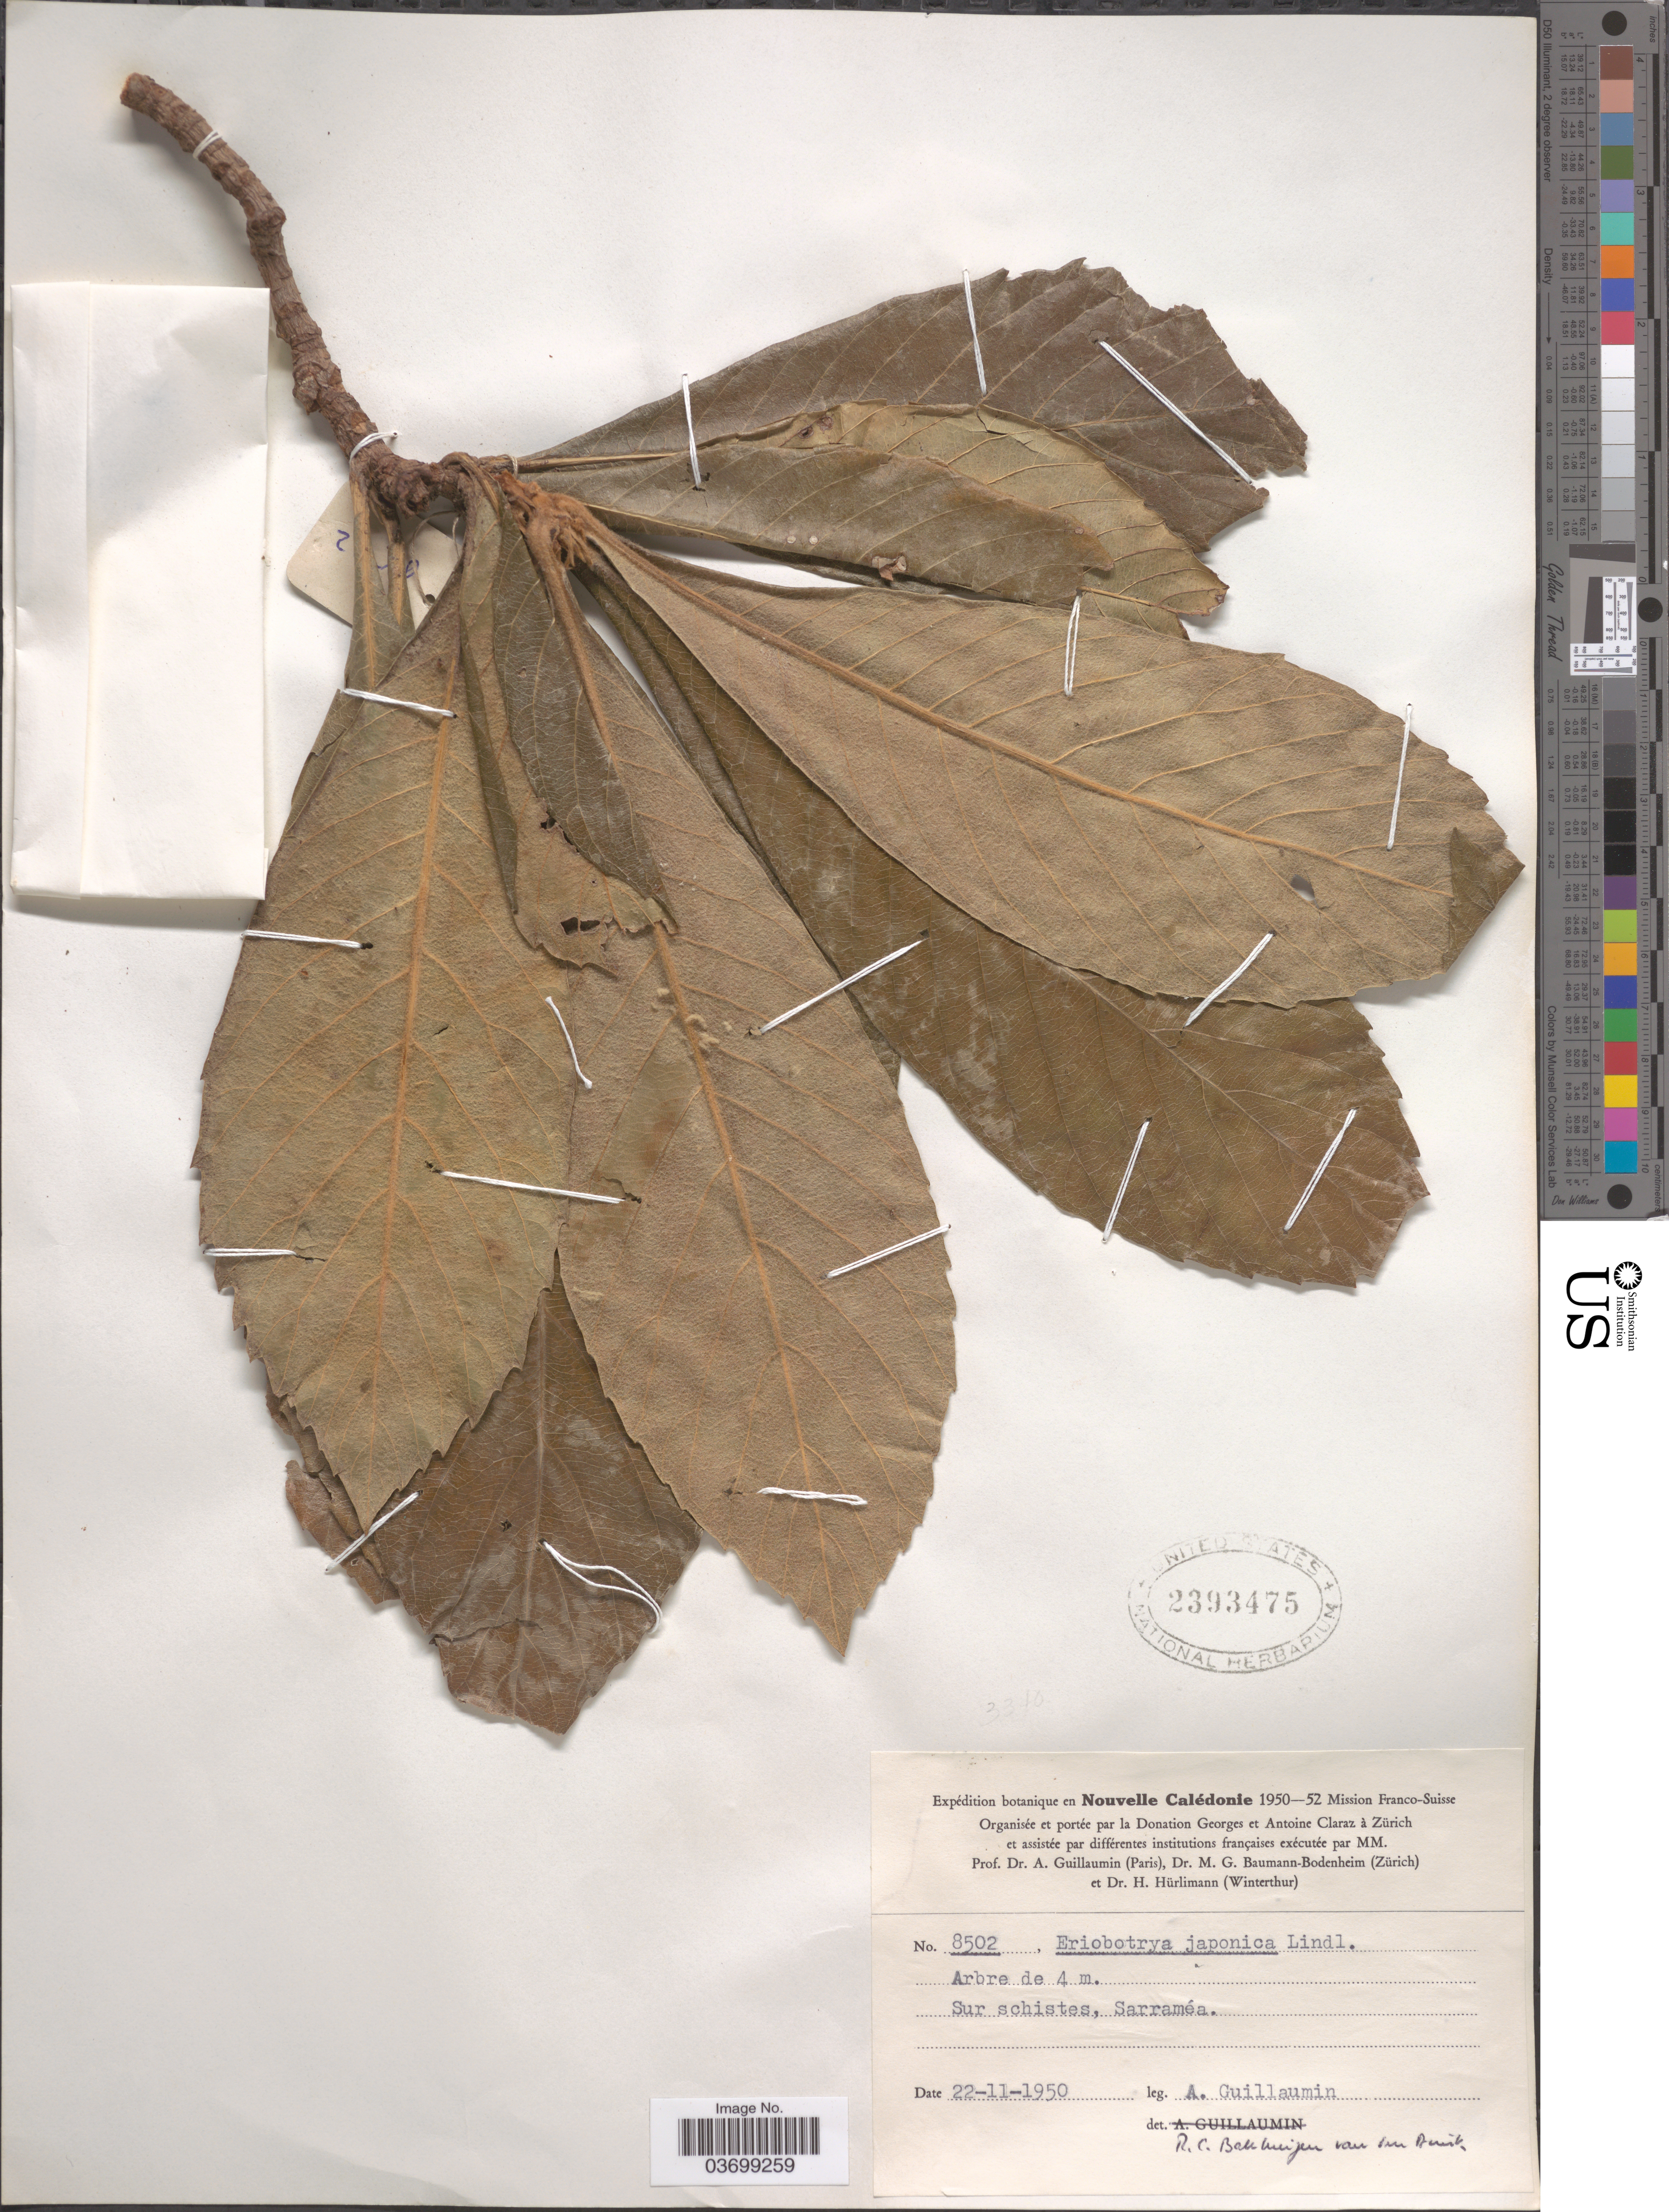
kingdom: Plantae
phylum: Tracheophyta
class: Magnoliopsida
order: Rosales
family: Rosaceae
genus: Rhaphiolepis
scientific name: Rhaphiolepis bibas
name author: (Lour.) Galasso & Banfi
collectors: A. Guillaumin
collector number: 8502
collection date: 1950-11-22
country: New Caledonia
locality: Nouvelle Calédonie. Sur schistes, Sarraméa.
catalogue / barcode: US 2393475